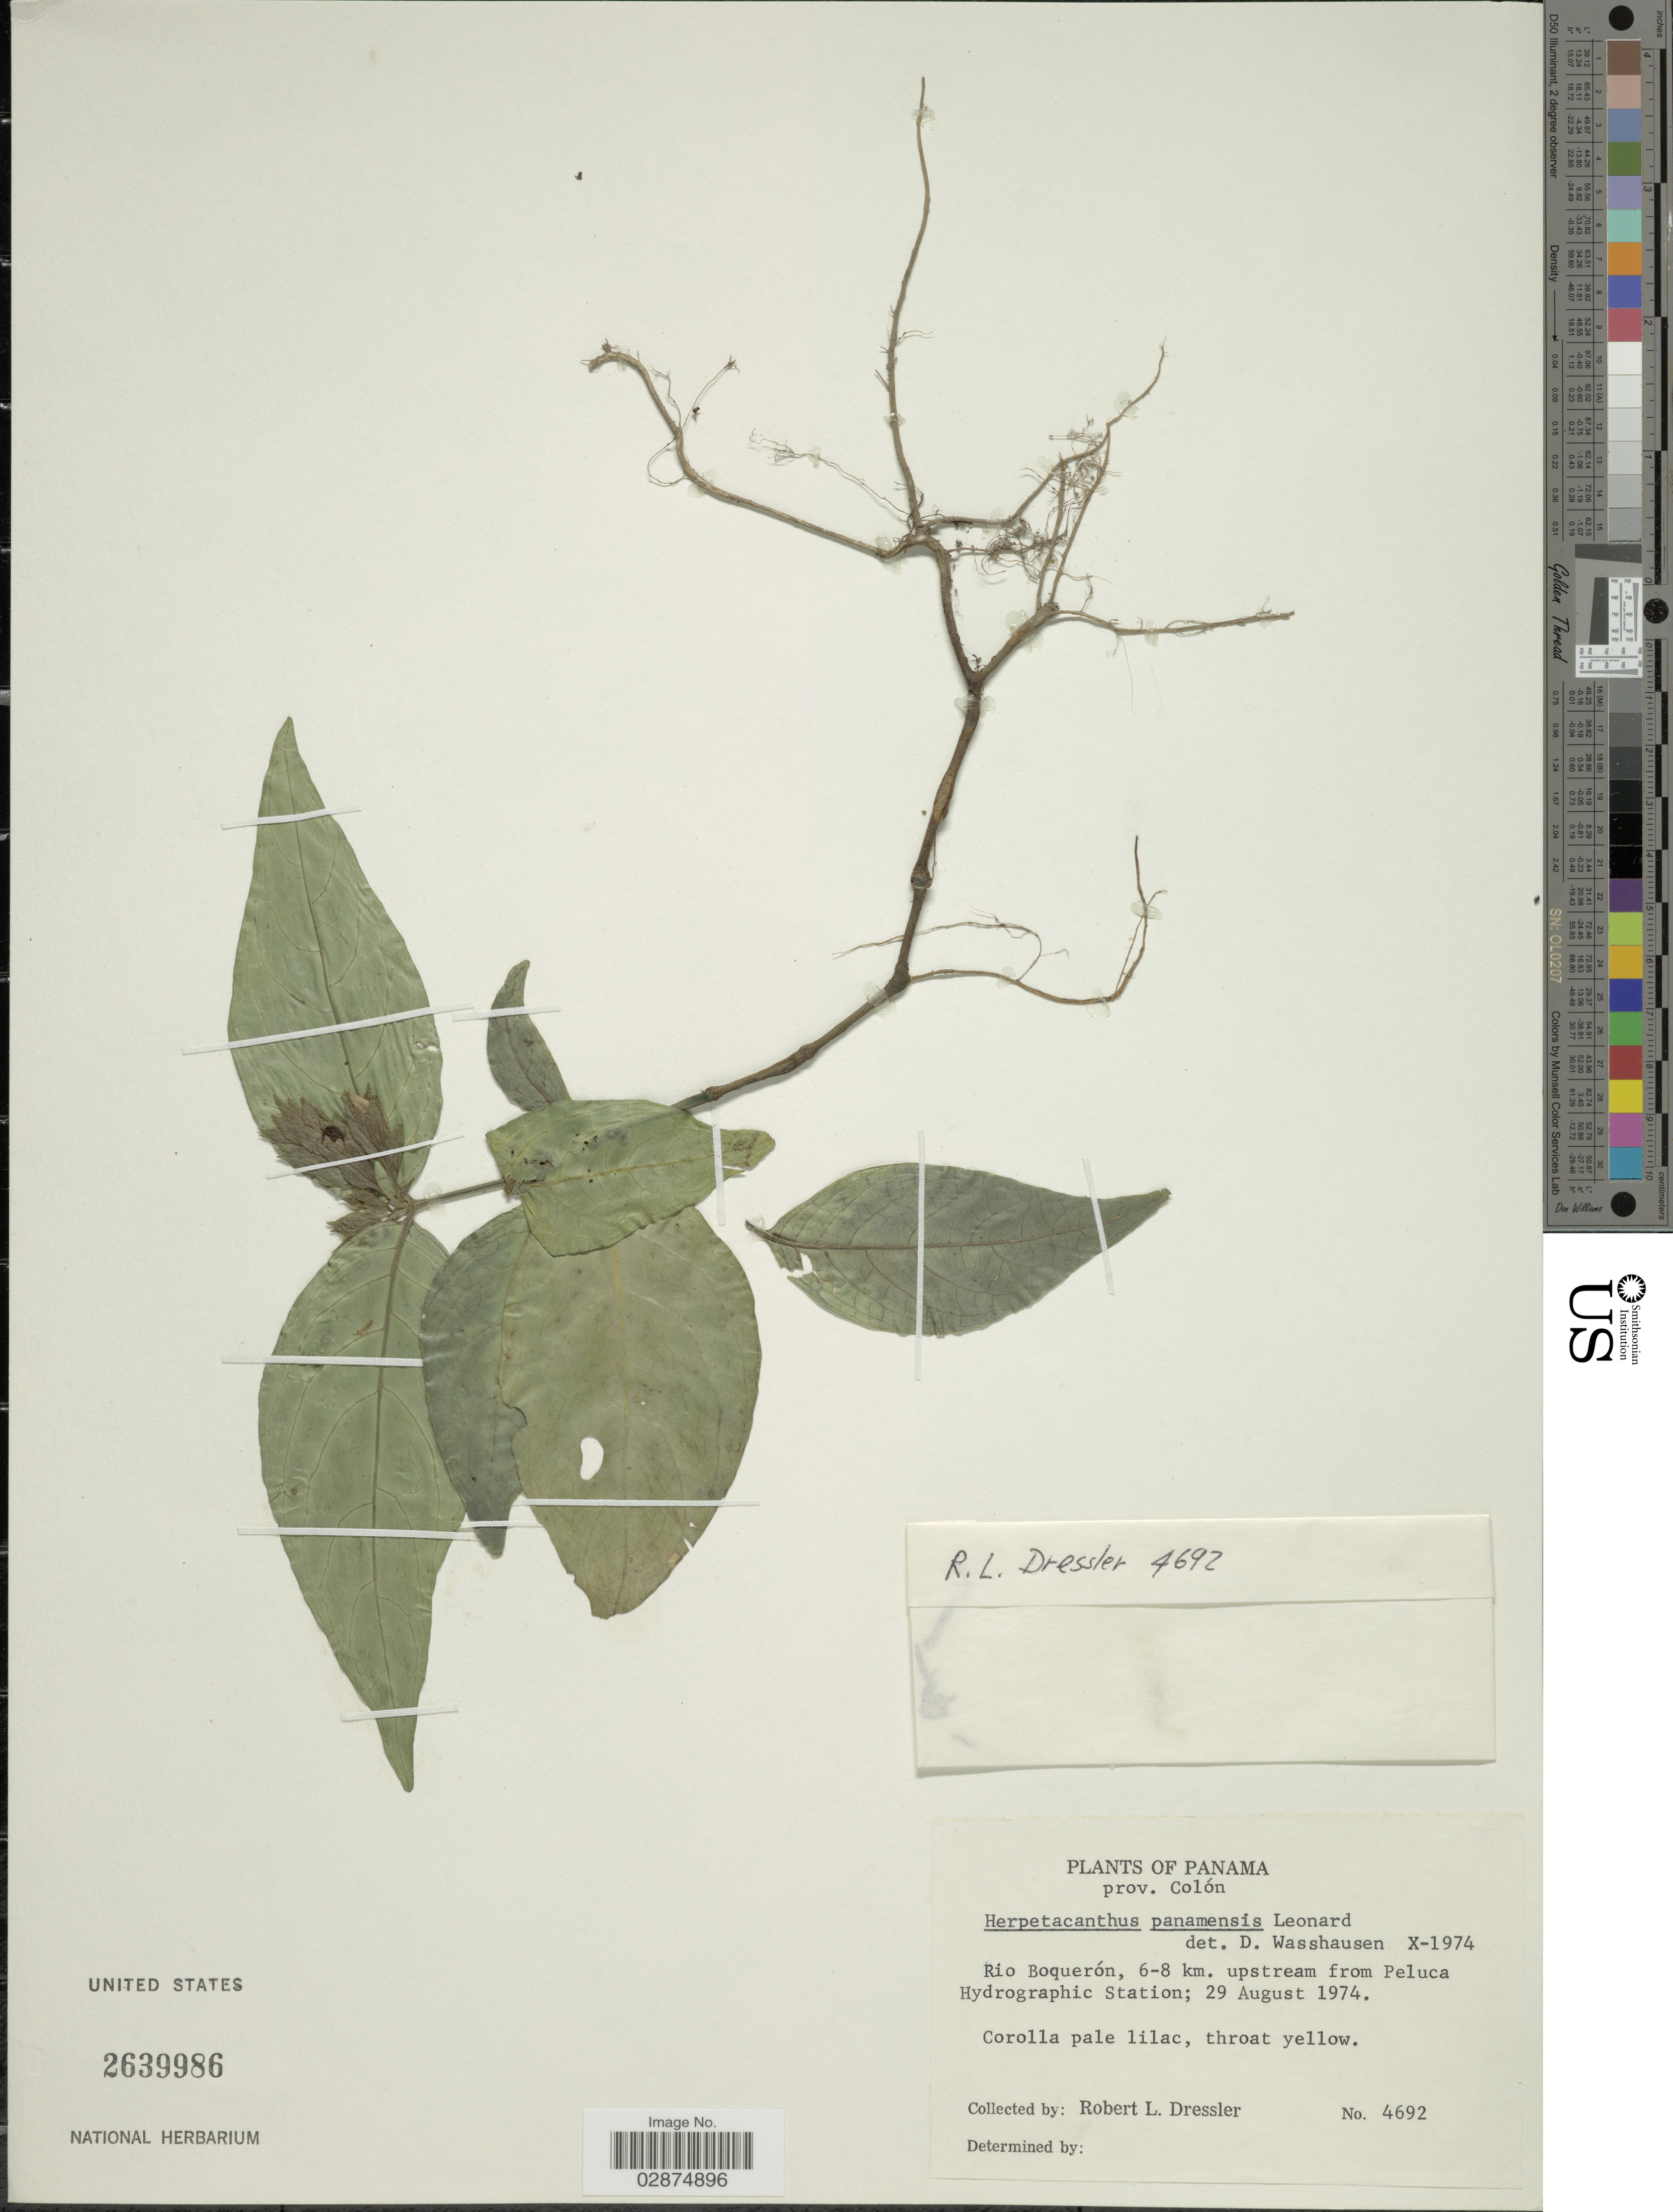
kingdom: Plantae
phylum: Tracheophyta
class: Magnoliopsida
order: Lamiales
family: Acanthaceae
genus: Herpetacanthus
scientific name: Herpetacanthus panamensis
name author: Leonard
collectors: R. Dressler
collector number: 4692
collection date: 1974-08-29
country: Panama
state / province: Colón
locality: Rio Boquerón, 6-8 km. upstream from Peluca Hydrographic Station.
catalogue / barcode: US 2639986